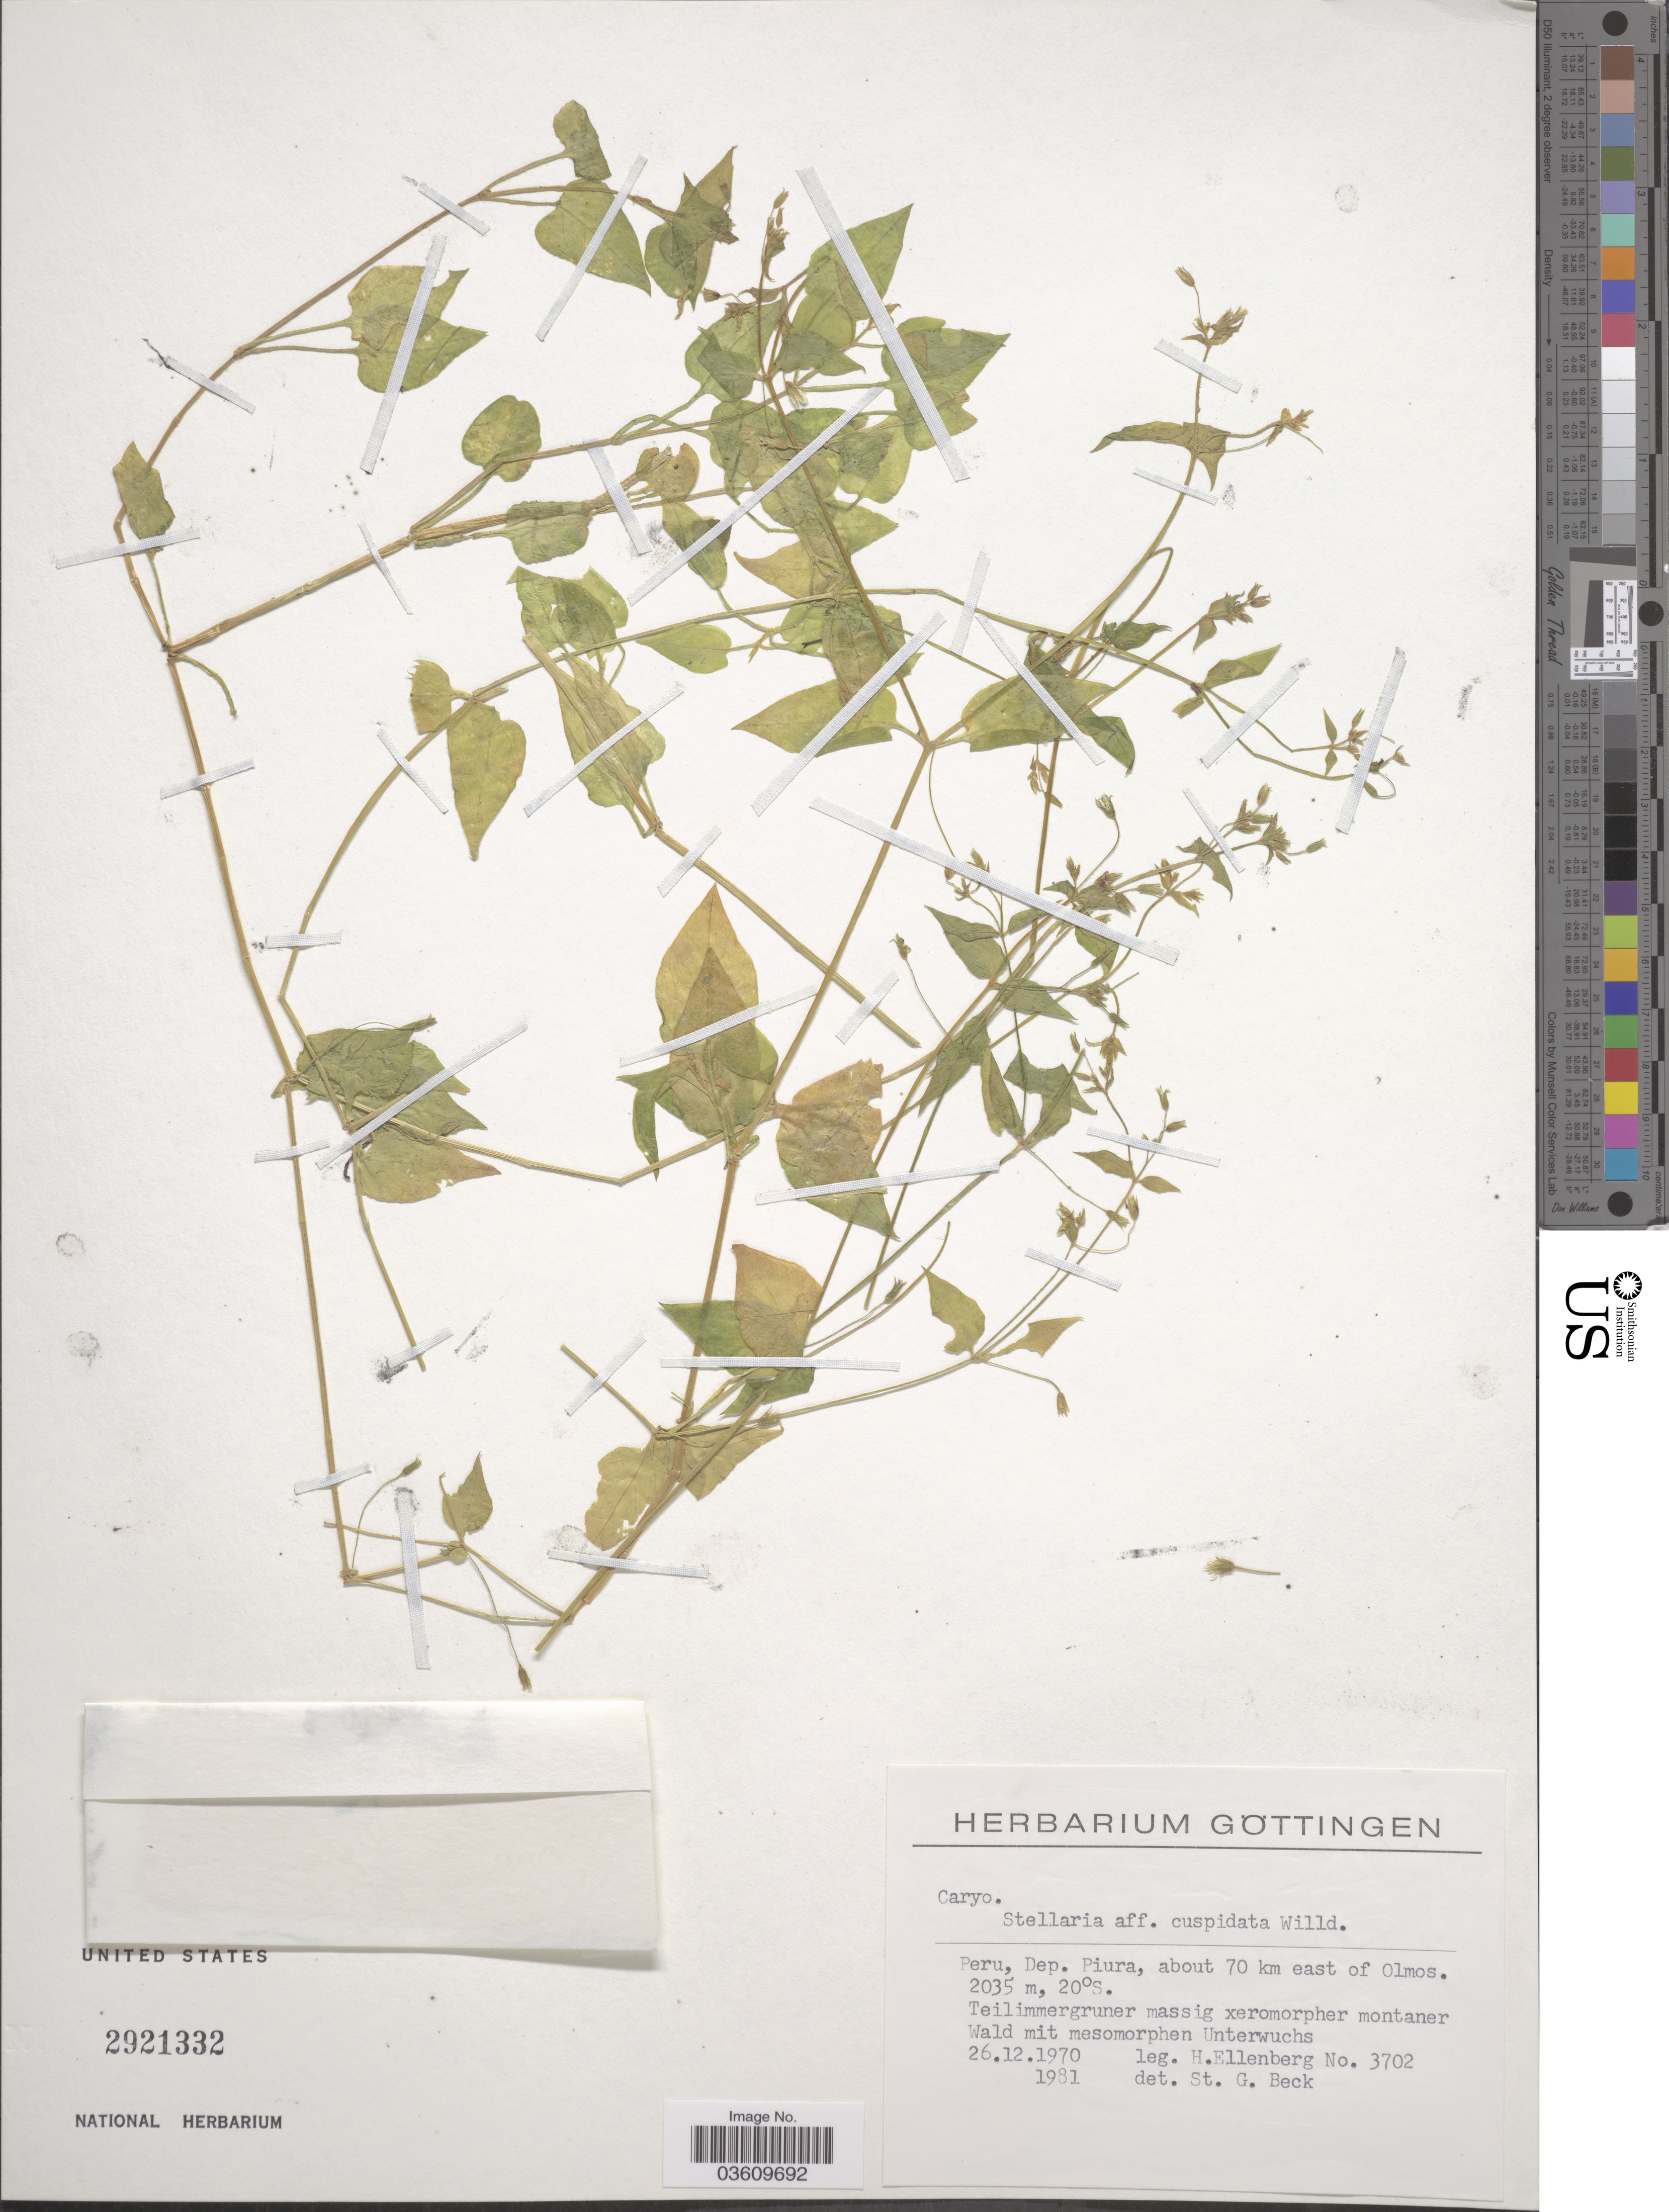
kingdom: Plantae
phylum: Tracheophyta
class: Magnoliopsida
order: Caryophyllales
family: Caryophyllaceae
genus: Stellaria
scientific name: Stellaria cuspidata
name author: Willd. ex Schltdl.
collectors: H. Ellenberg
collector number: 3702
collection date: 1970-12-26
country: Peru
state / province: Piura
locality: Dep. Piura, about 70 km east of Olmos.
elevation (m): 2035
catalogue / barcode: US 2921332